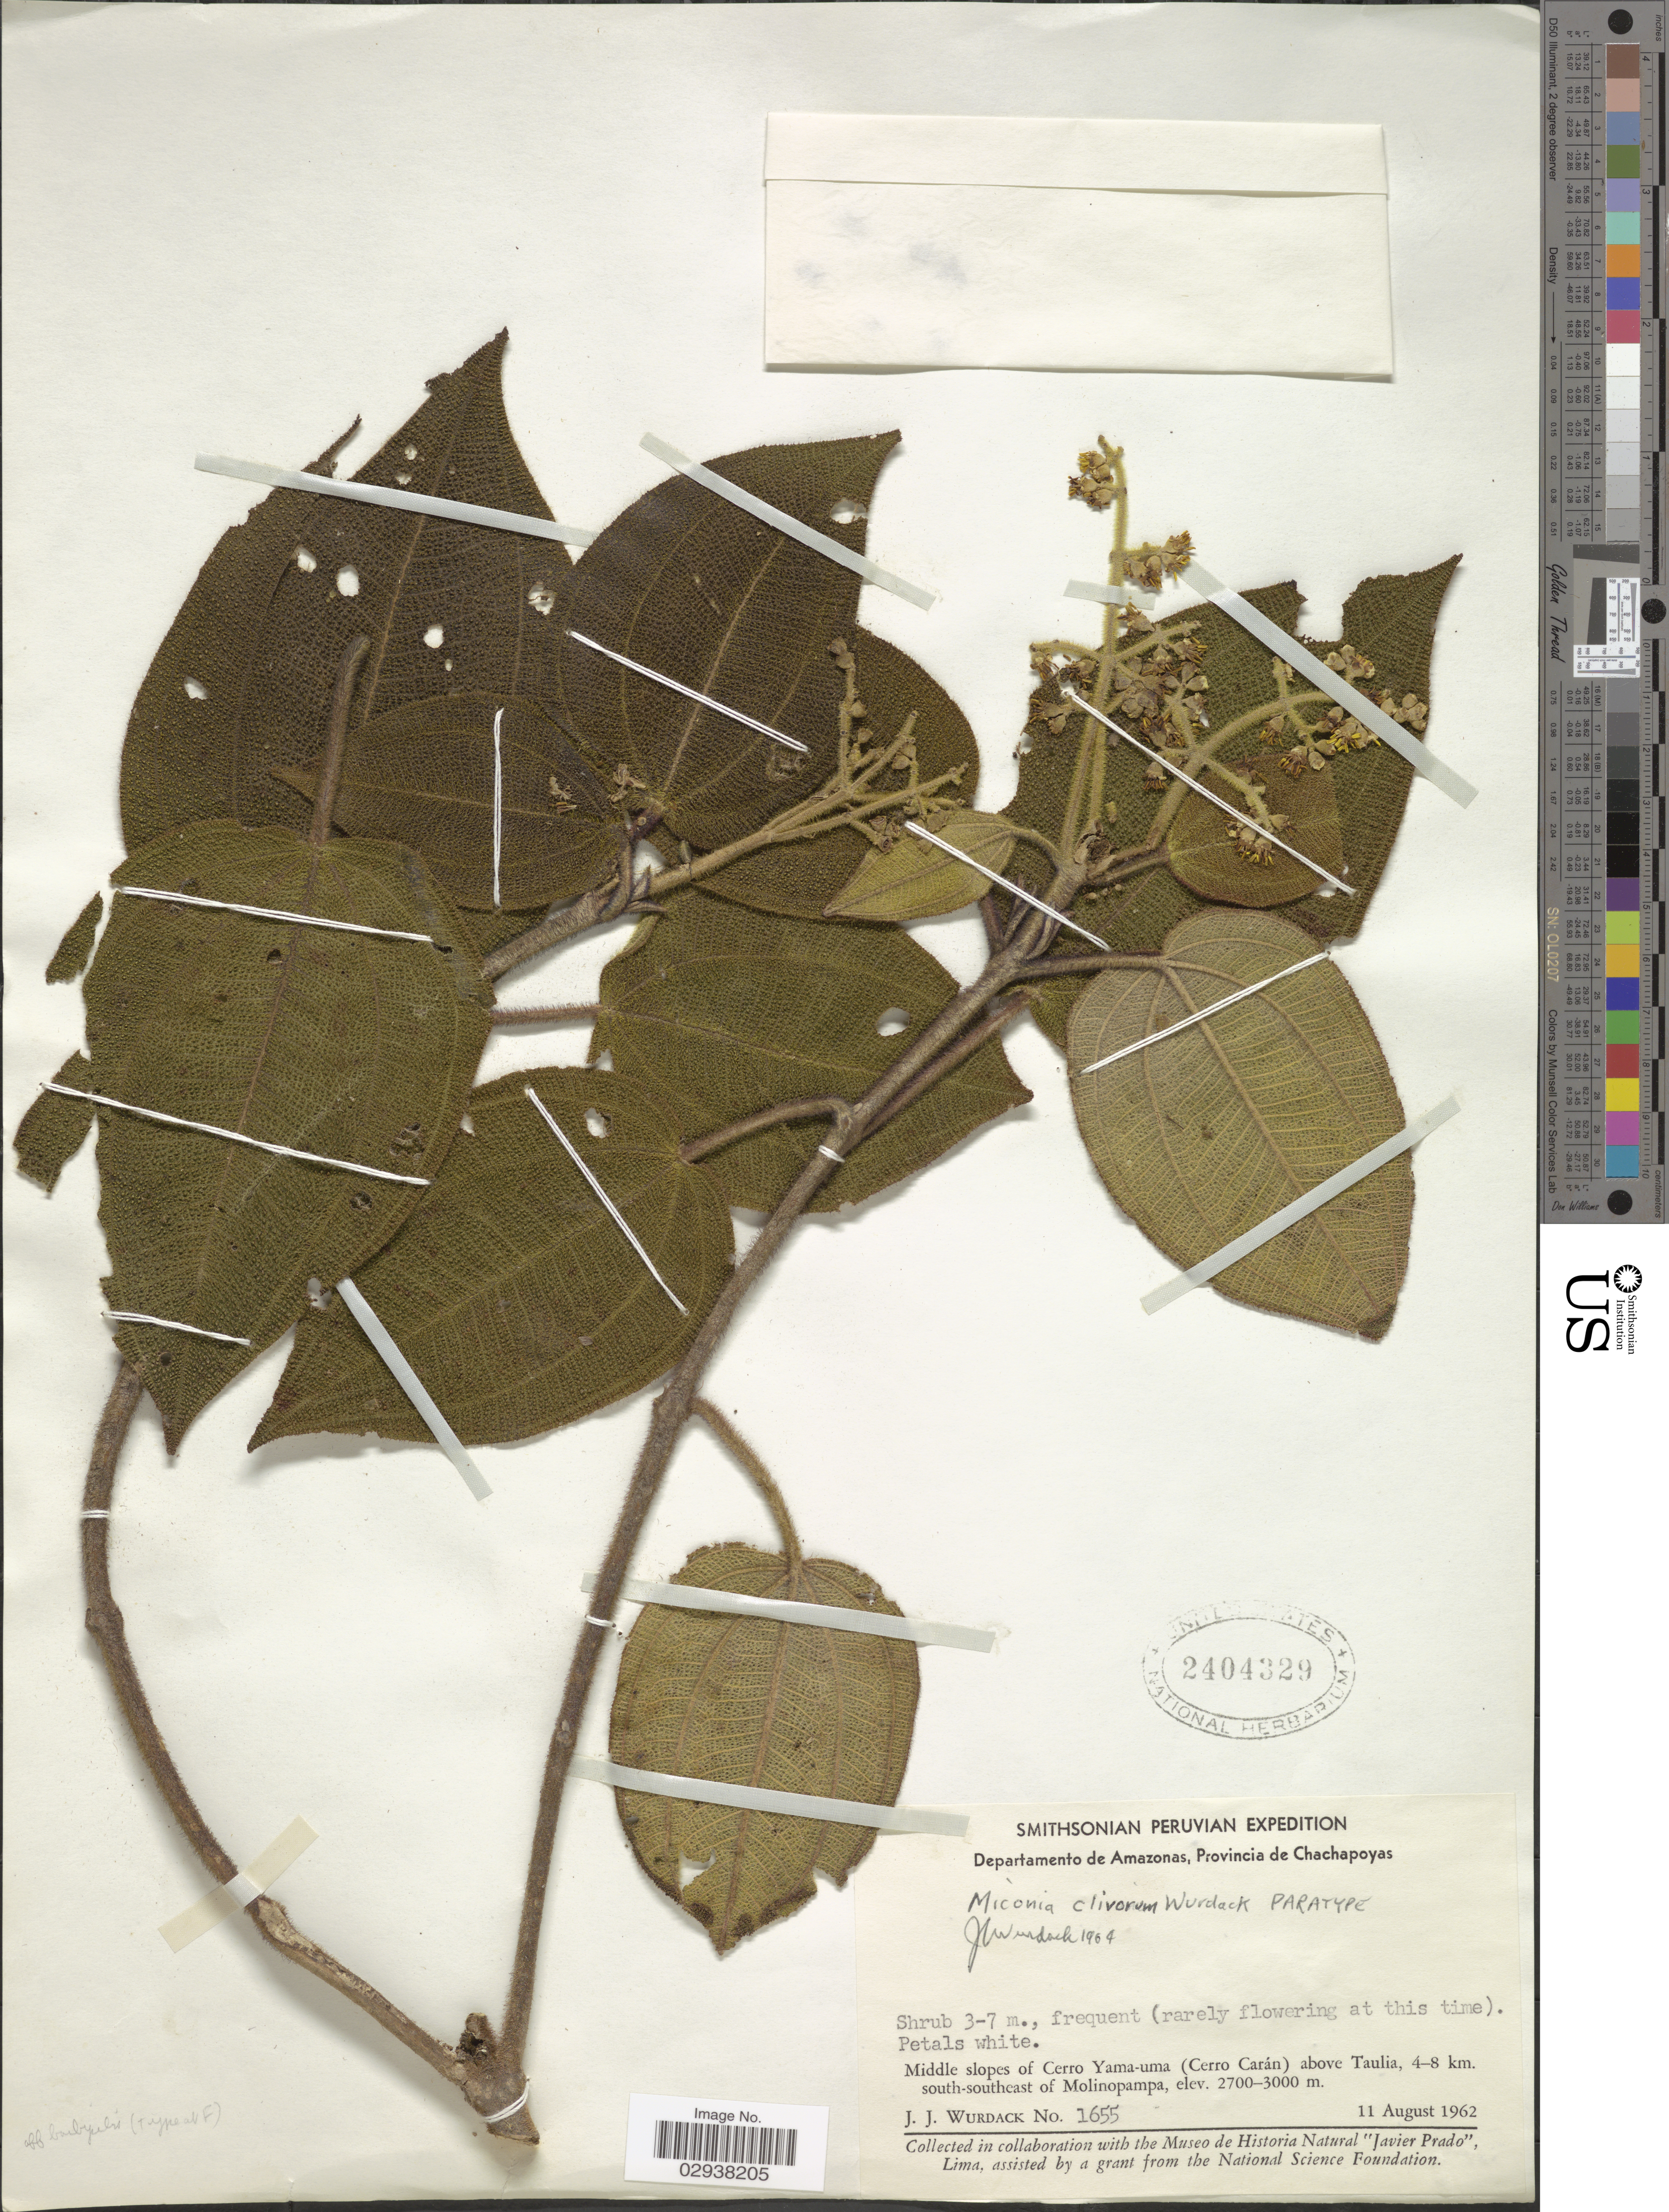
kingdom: Plantae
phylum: Tracheophyta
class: Magnoliopsida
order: Myrtales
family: Melastomataceae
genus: Miconia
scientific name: Miconia clivorum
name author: Wurdack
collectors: J. J. Wurdack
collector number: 1655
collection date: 1962-08-11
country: Peru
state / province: Amazonas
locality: Departamento de Amazonas, Provincia de Chachapoyas. Middle slopes of Cerro Yama-uma (Cerro Carán) above Taulia, 4-8 km. south-southeast of Molinopampa.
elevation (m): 2700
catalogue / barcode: US 2404329